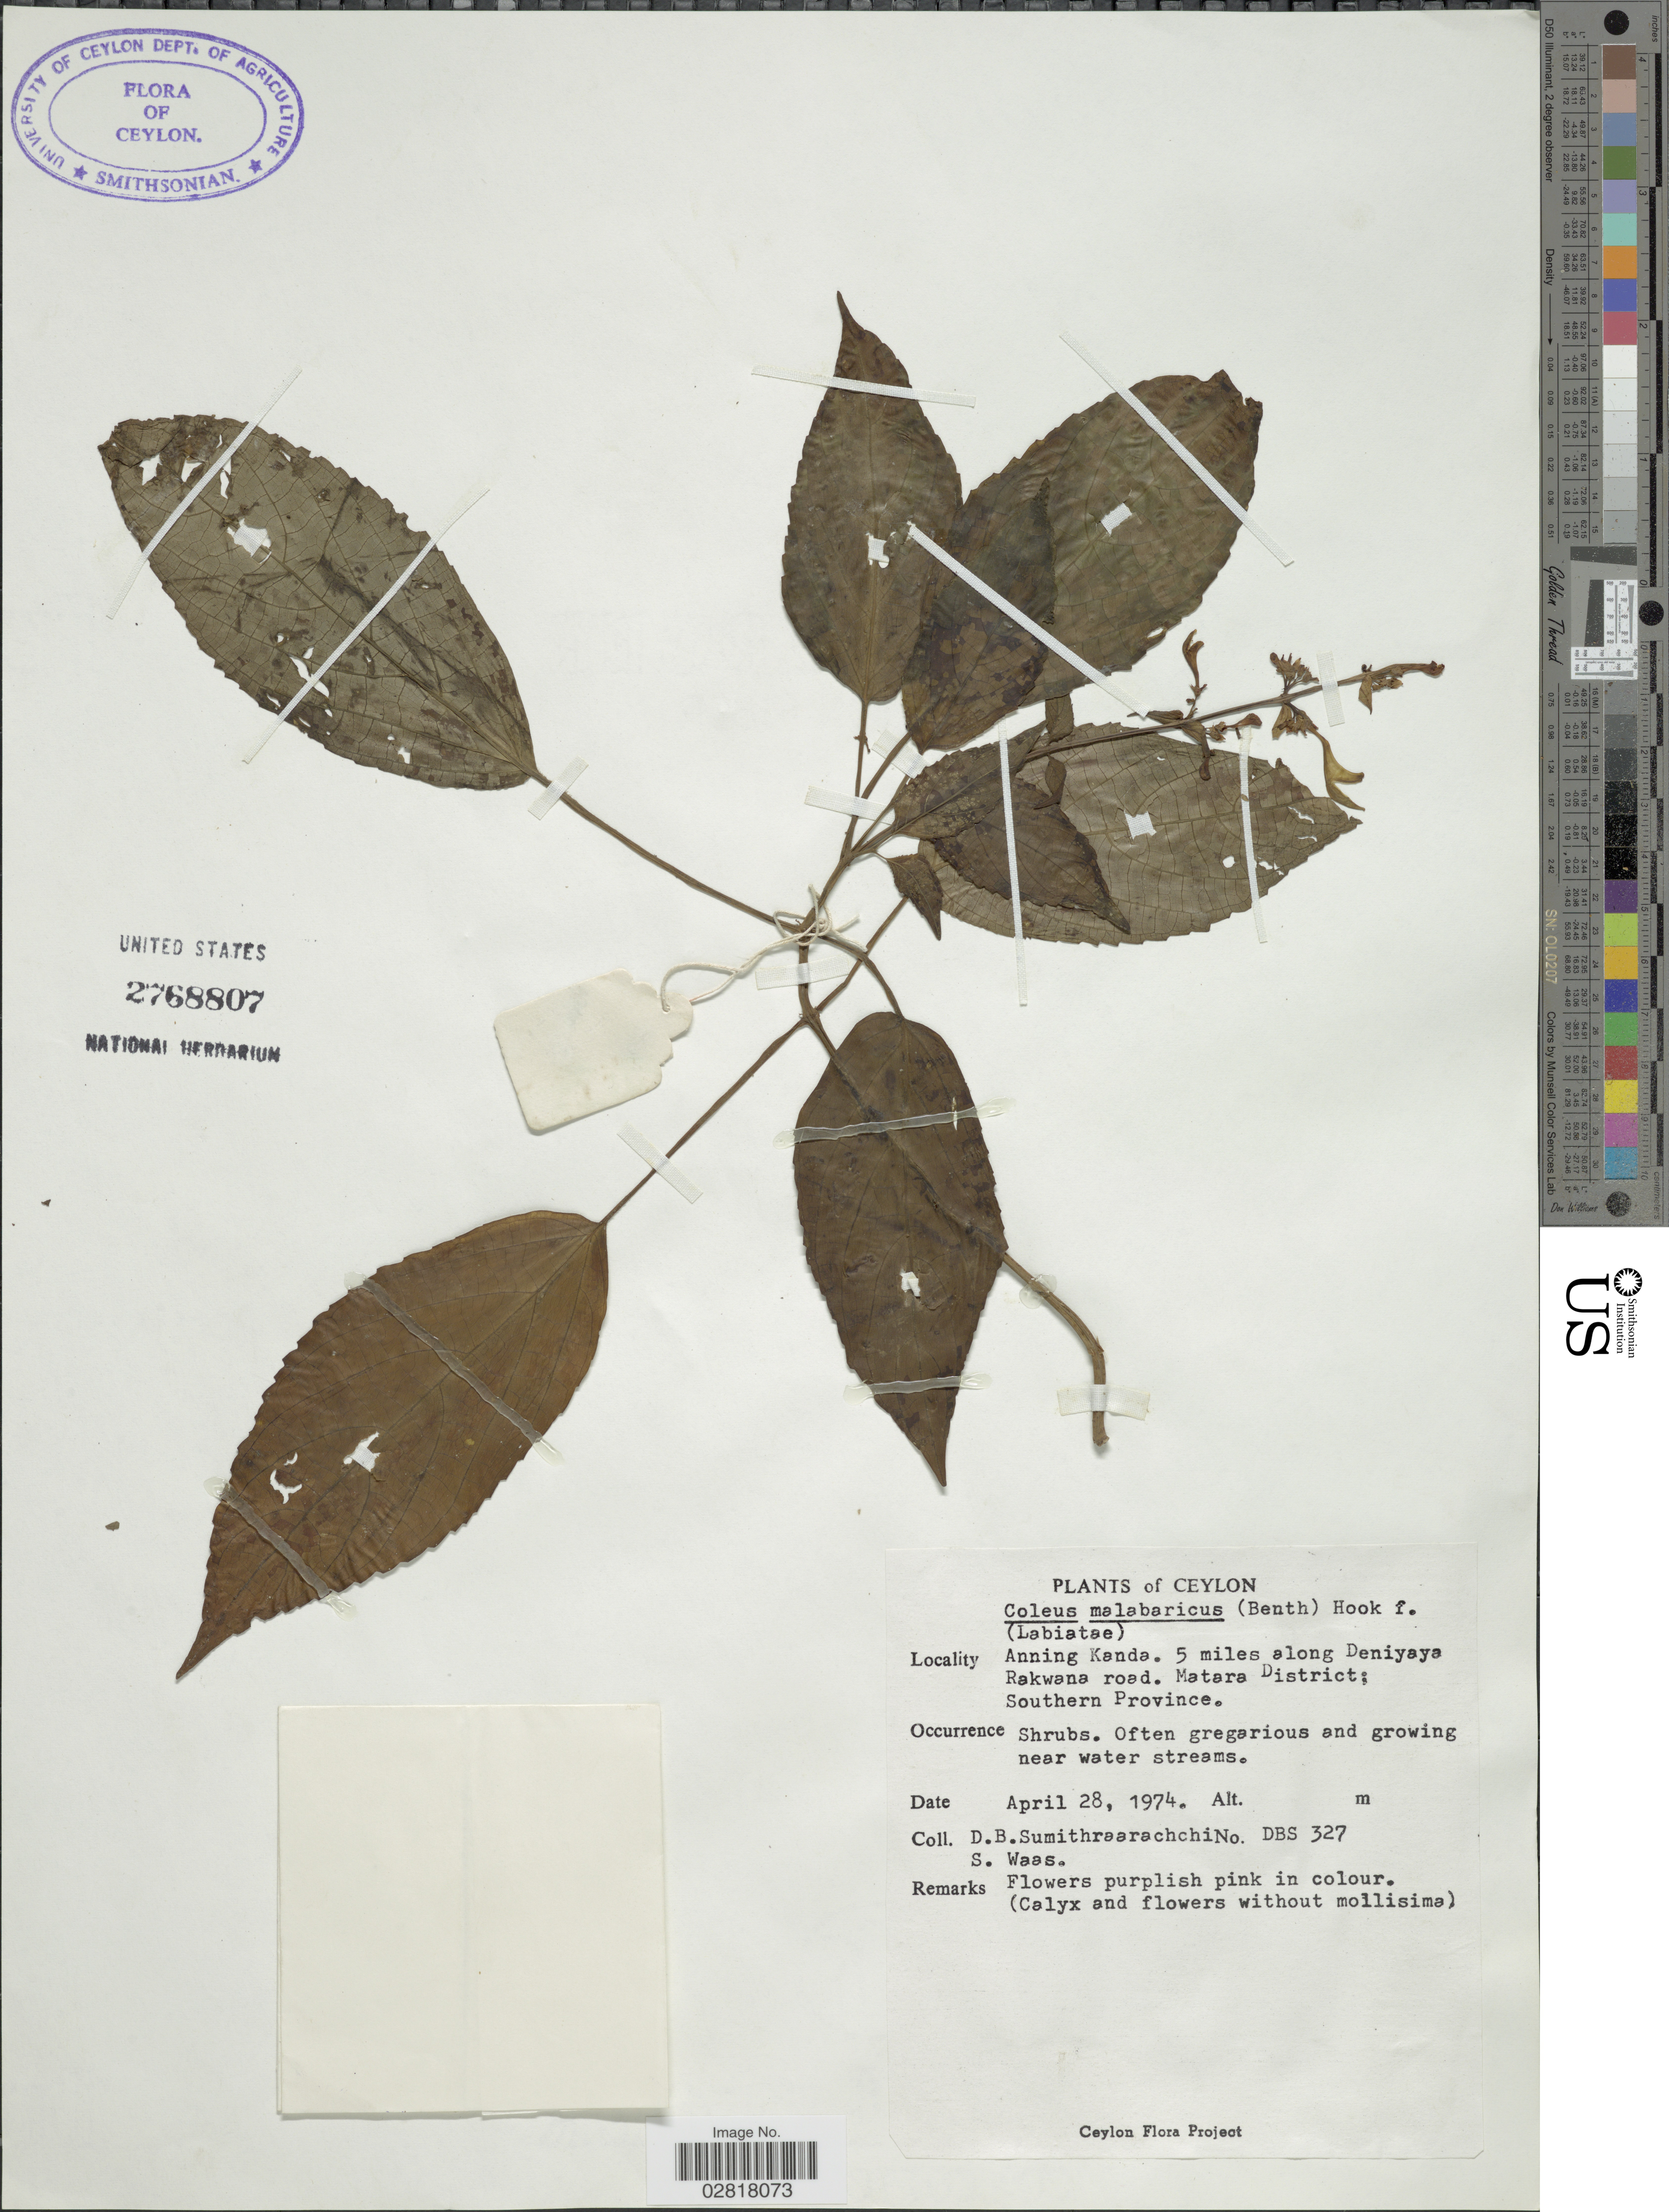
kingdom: Plantae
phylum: Tracheophyta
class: Magnoliopsida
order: Lamiales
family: Lamiaceae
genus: Plectranthus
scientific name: Plectranthus malabaricus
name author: (Benth.) R.H. Willemse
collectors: D. B. Sumithraarachchi & S. Waas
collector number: DBS327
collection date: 1974-04-28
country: Sri Lanka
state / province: Southern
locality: Ceylon, Anning Kanda, 5 miles along Deniyaya Rakwana road, Matara District.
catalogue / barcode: US 2768807